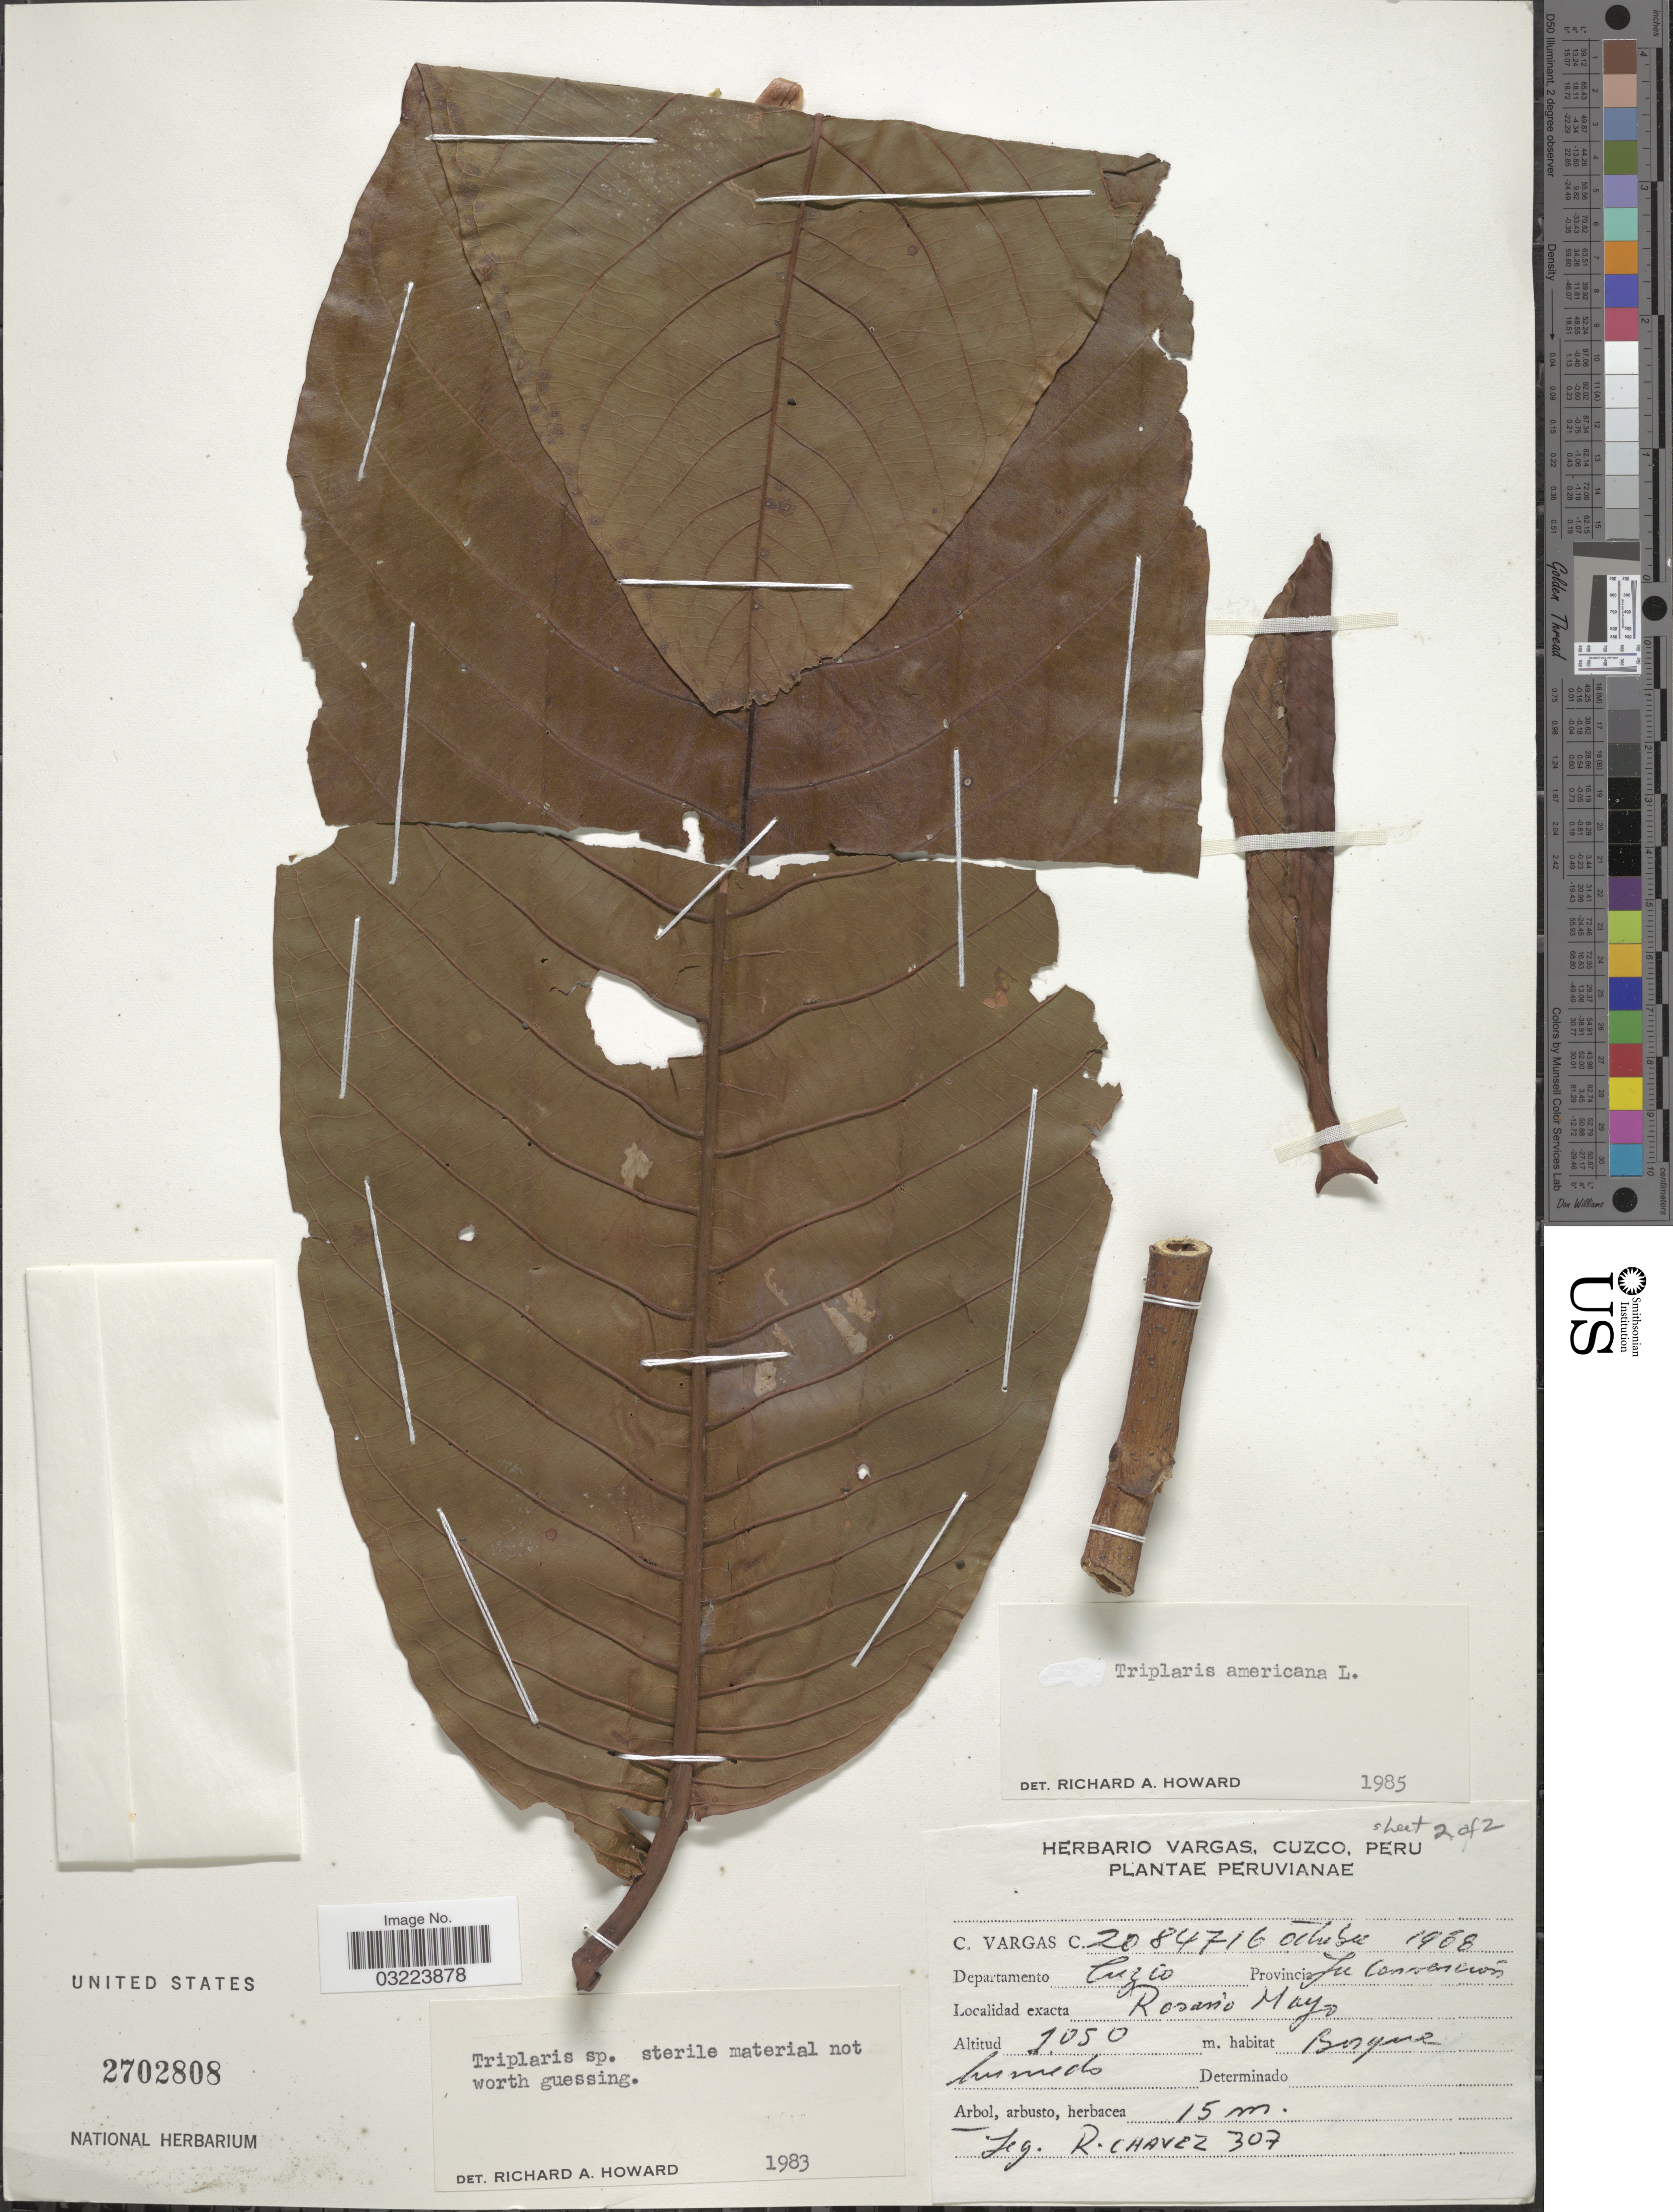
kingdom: Plantae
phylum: Tracheophyta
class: Magnoliopsida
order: Caryophyllales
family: Polygonaceae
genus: Triplaris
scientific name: Triplaris americana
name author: L.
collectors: R. Chávez & C. Vargas Calderón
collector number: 307/20847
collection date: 1968-10-16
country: Peru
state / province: Cusco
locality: Departamento Cuzco. Provincia La Convención. Rosario Mayo.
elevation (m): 1050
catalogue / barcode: US 2702808